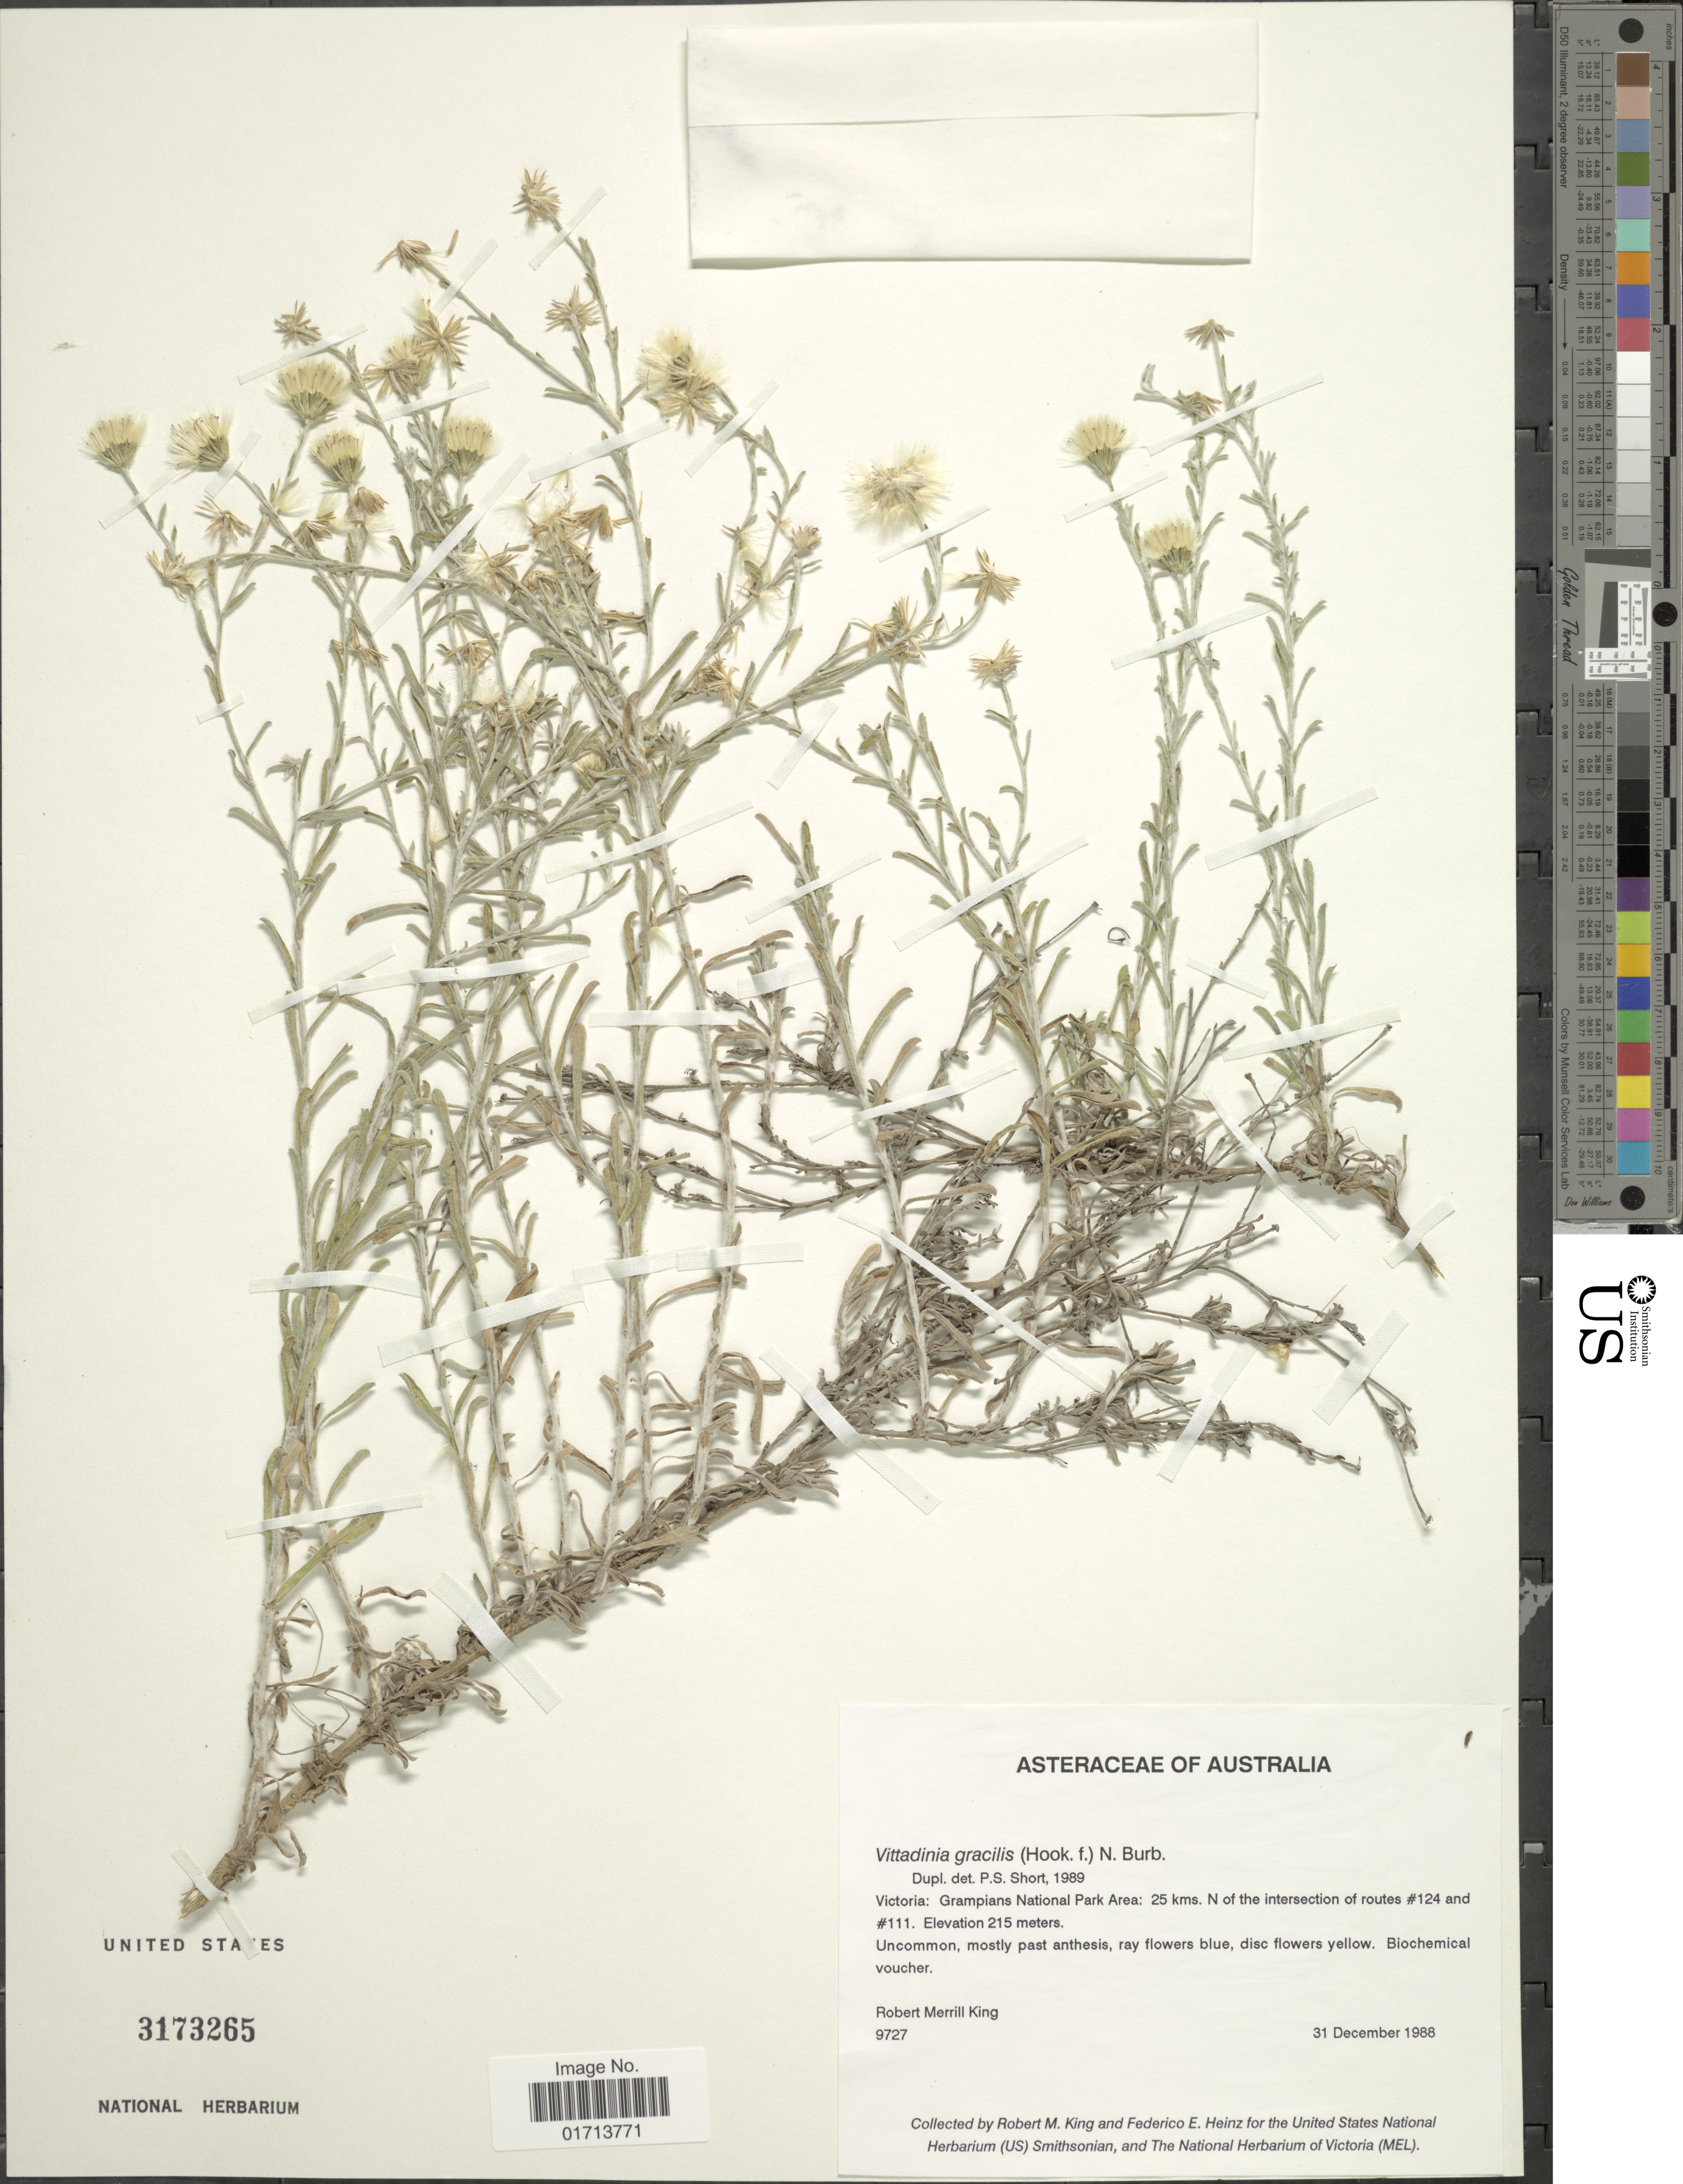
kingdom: Plantae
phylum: Tracheophyta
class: Magnoliopsida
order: Asterales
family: Asteraceae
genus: Vittadinia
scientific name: Vittadinia gracilis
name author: (Hook. f.) N.T. Burb.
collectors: R. M. King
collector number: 3727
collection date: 1988-12-31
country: Australia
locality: Grampains National Park Area: 25 kms. N of the intersection of routes #124 and #111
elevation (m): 215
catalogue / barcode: US 3173265